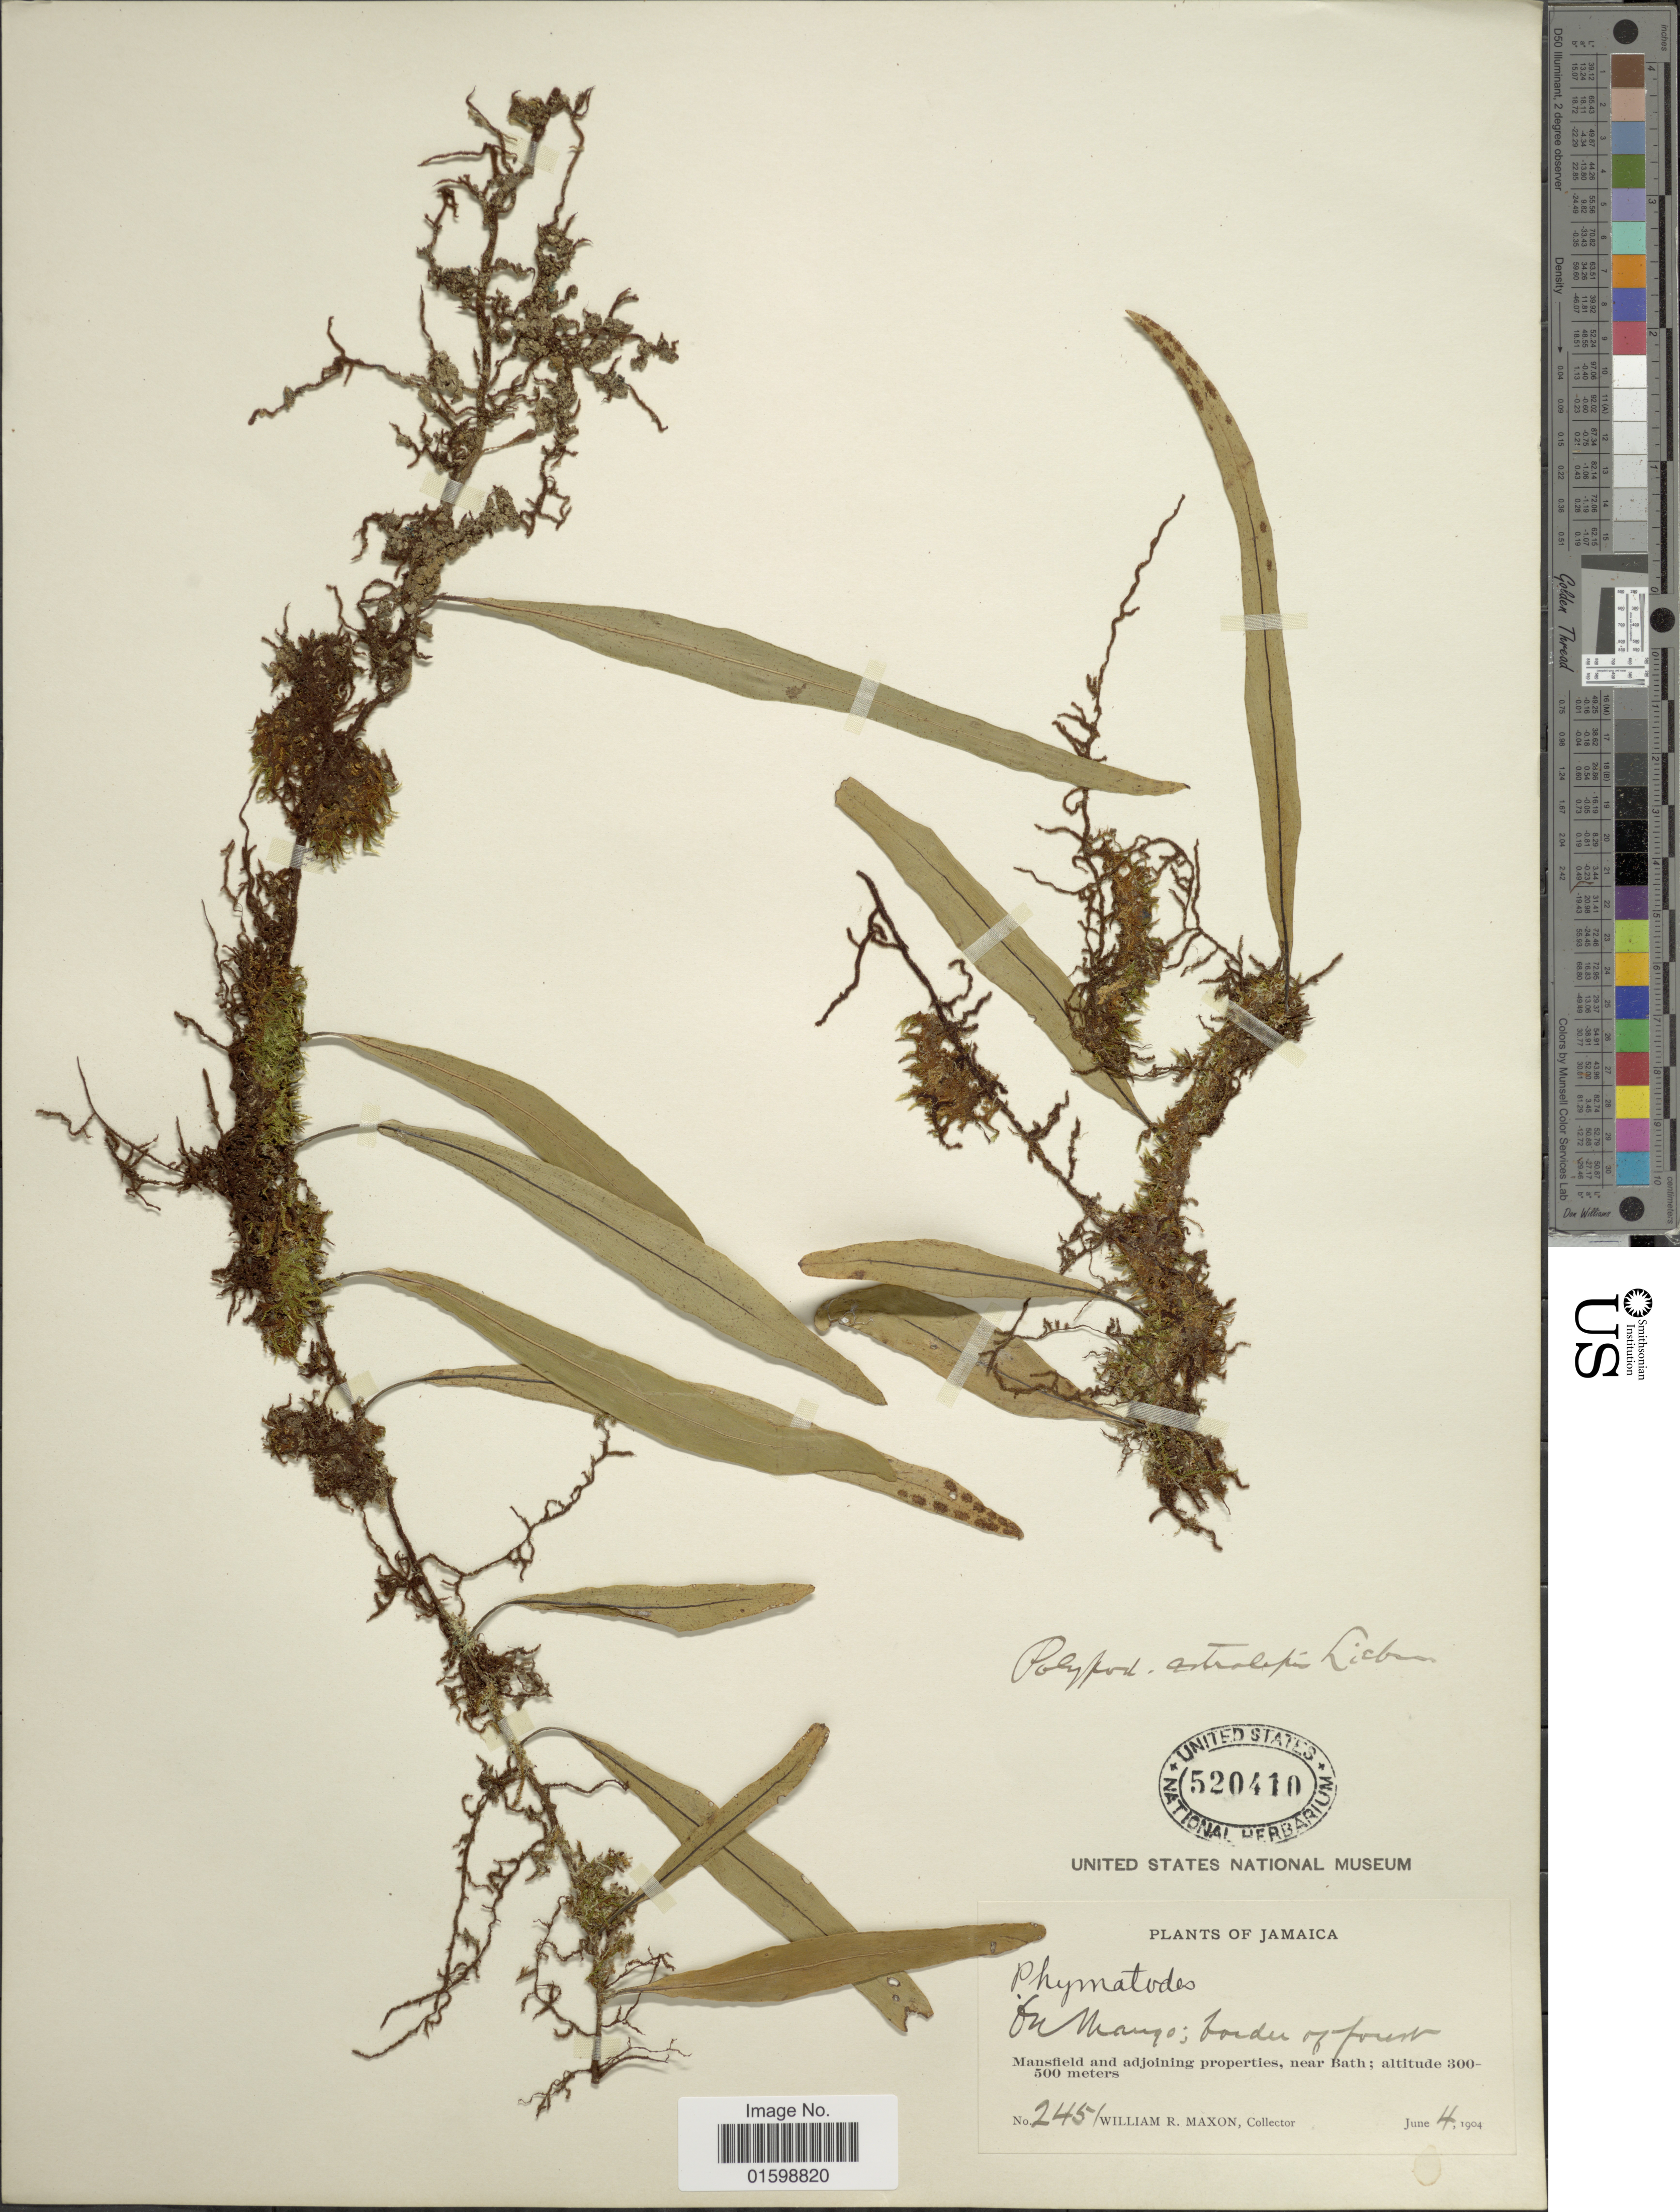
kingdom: Plantae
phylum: Tracheophyta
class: Polypodiopsida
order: Polypodiales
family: Polypodiaceae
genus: Pleopeltis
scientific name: Pleopeltis astrolepis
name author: (Liebm.) E. Fourn.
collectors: W. R. Maxon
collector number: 2451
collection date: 1904-06-04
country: Jamaica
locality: Mansfield and adjoining properties, near Bath. On mango; border of forest.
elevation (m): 300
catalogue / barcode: US 520410